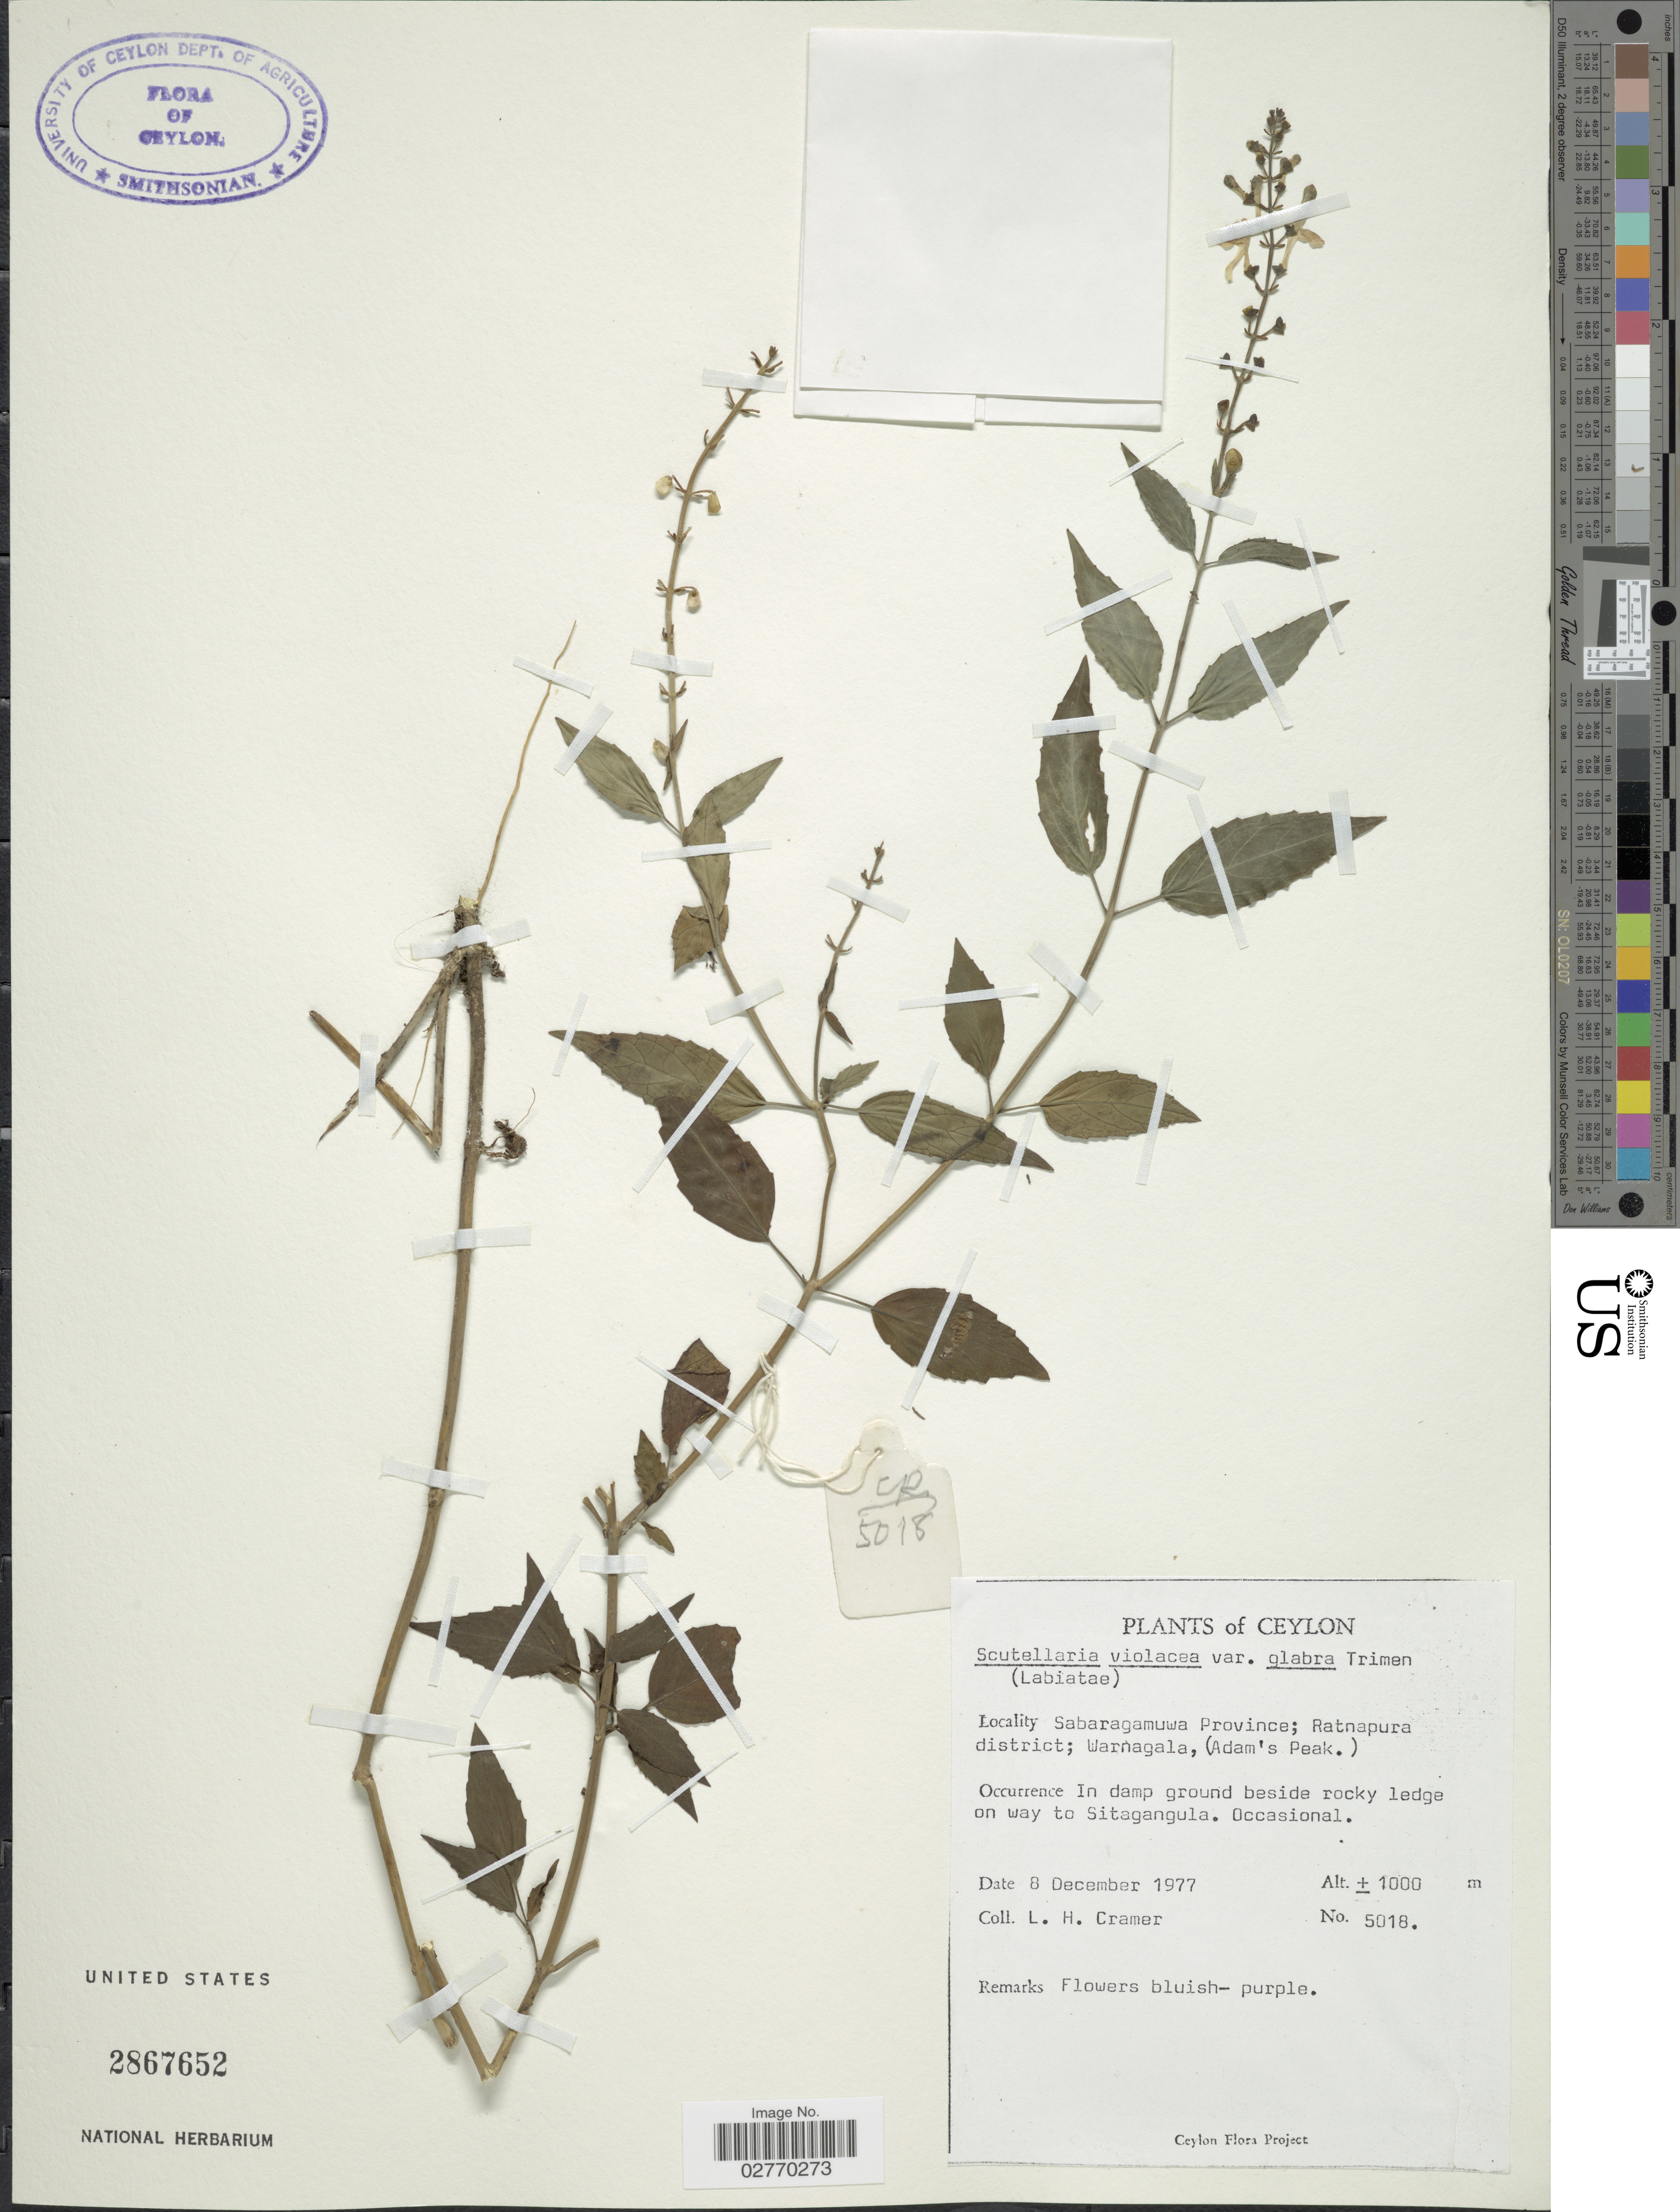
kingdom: Plantae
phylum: Tracheophyta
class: Magnoliopsida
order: Lamiales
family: Lamiaceae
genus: Scutellaria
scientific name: Scutellaria violacea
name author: B. Heyne ex Benth.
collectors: L. H. Cramer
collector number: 5018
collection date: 1977-12-08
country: Sri Lanka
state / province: Sabaragamuwa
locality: Ratnapura district; Warnagala, (Adam's Peak). In damp ground beside rocky ledge on way to Sitagangula.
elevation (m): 1000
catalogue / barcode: US 2867652